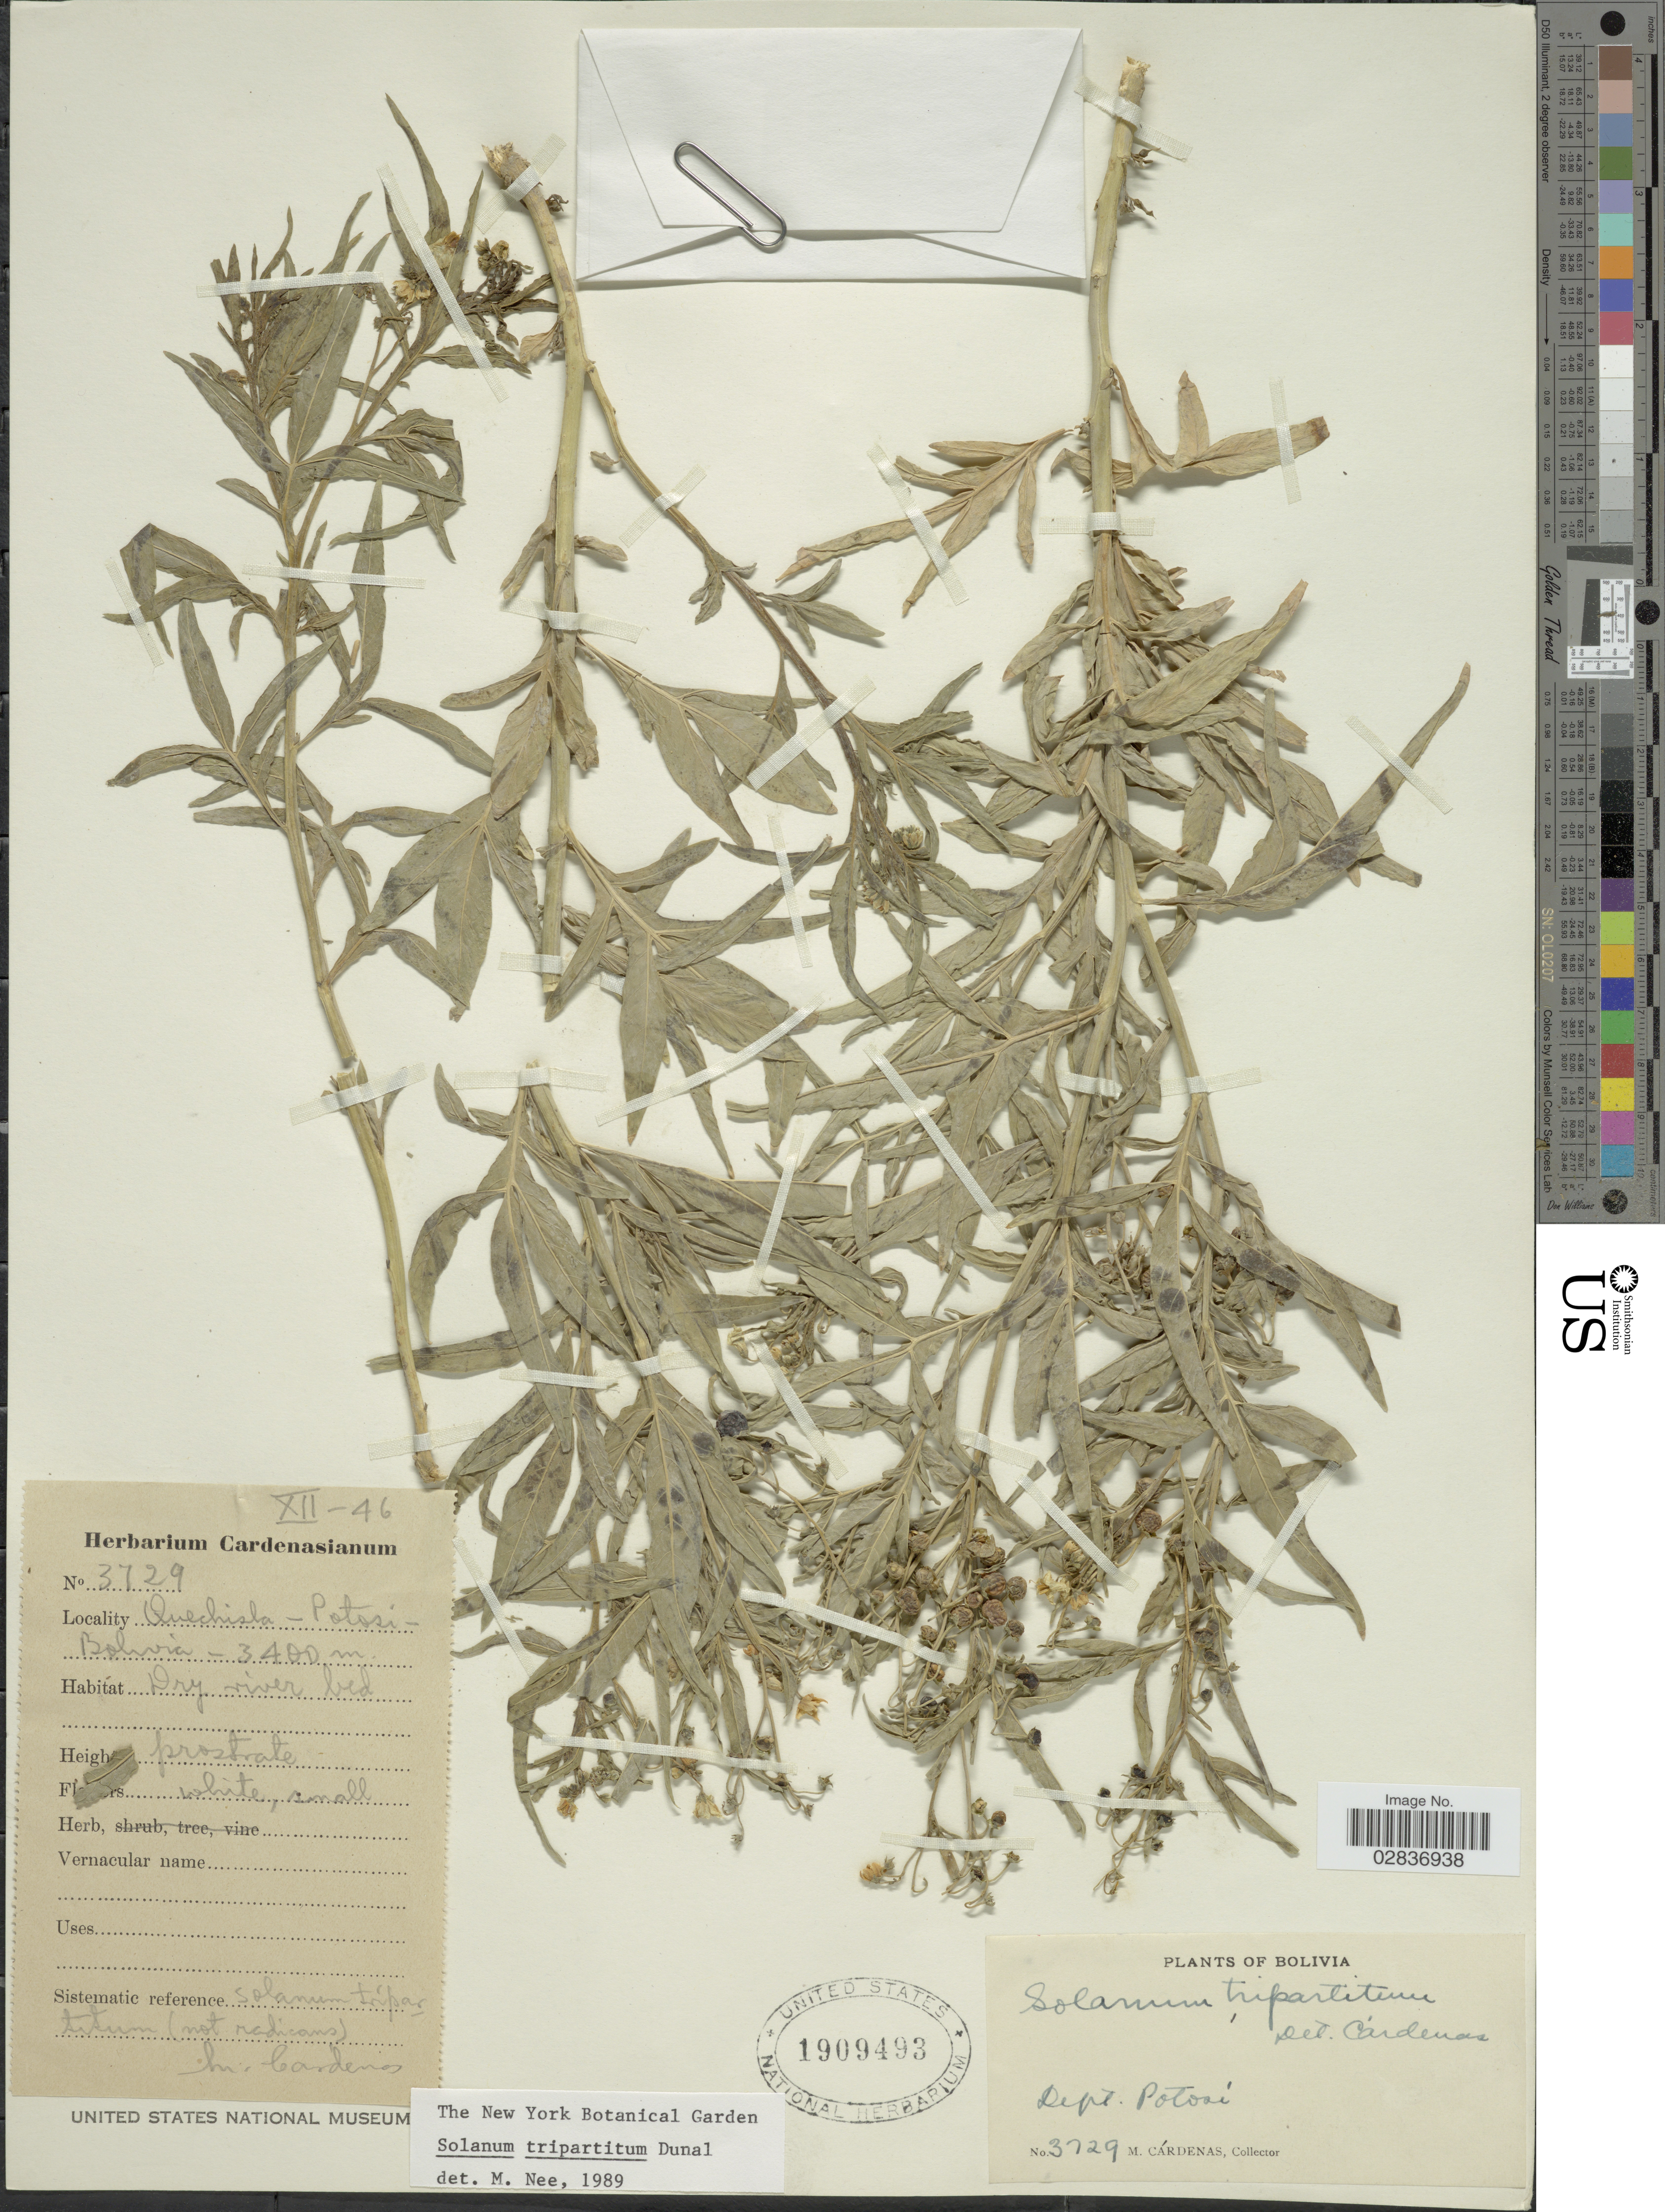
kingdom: Plantae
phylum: Tracheophyta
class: Magnoliopsida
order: Solanales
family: Solanaceae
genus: Solanum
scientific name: Solanum tripartitum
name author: Dunal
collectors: M. Cárdenas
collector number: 3729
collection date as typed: Transcribed d/m/y: /12/46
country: Bolivia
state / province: Potosi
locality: Quechisla.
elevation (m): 3400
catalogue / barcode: US 1909493